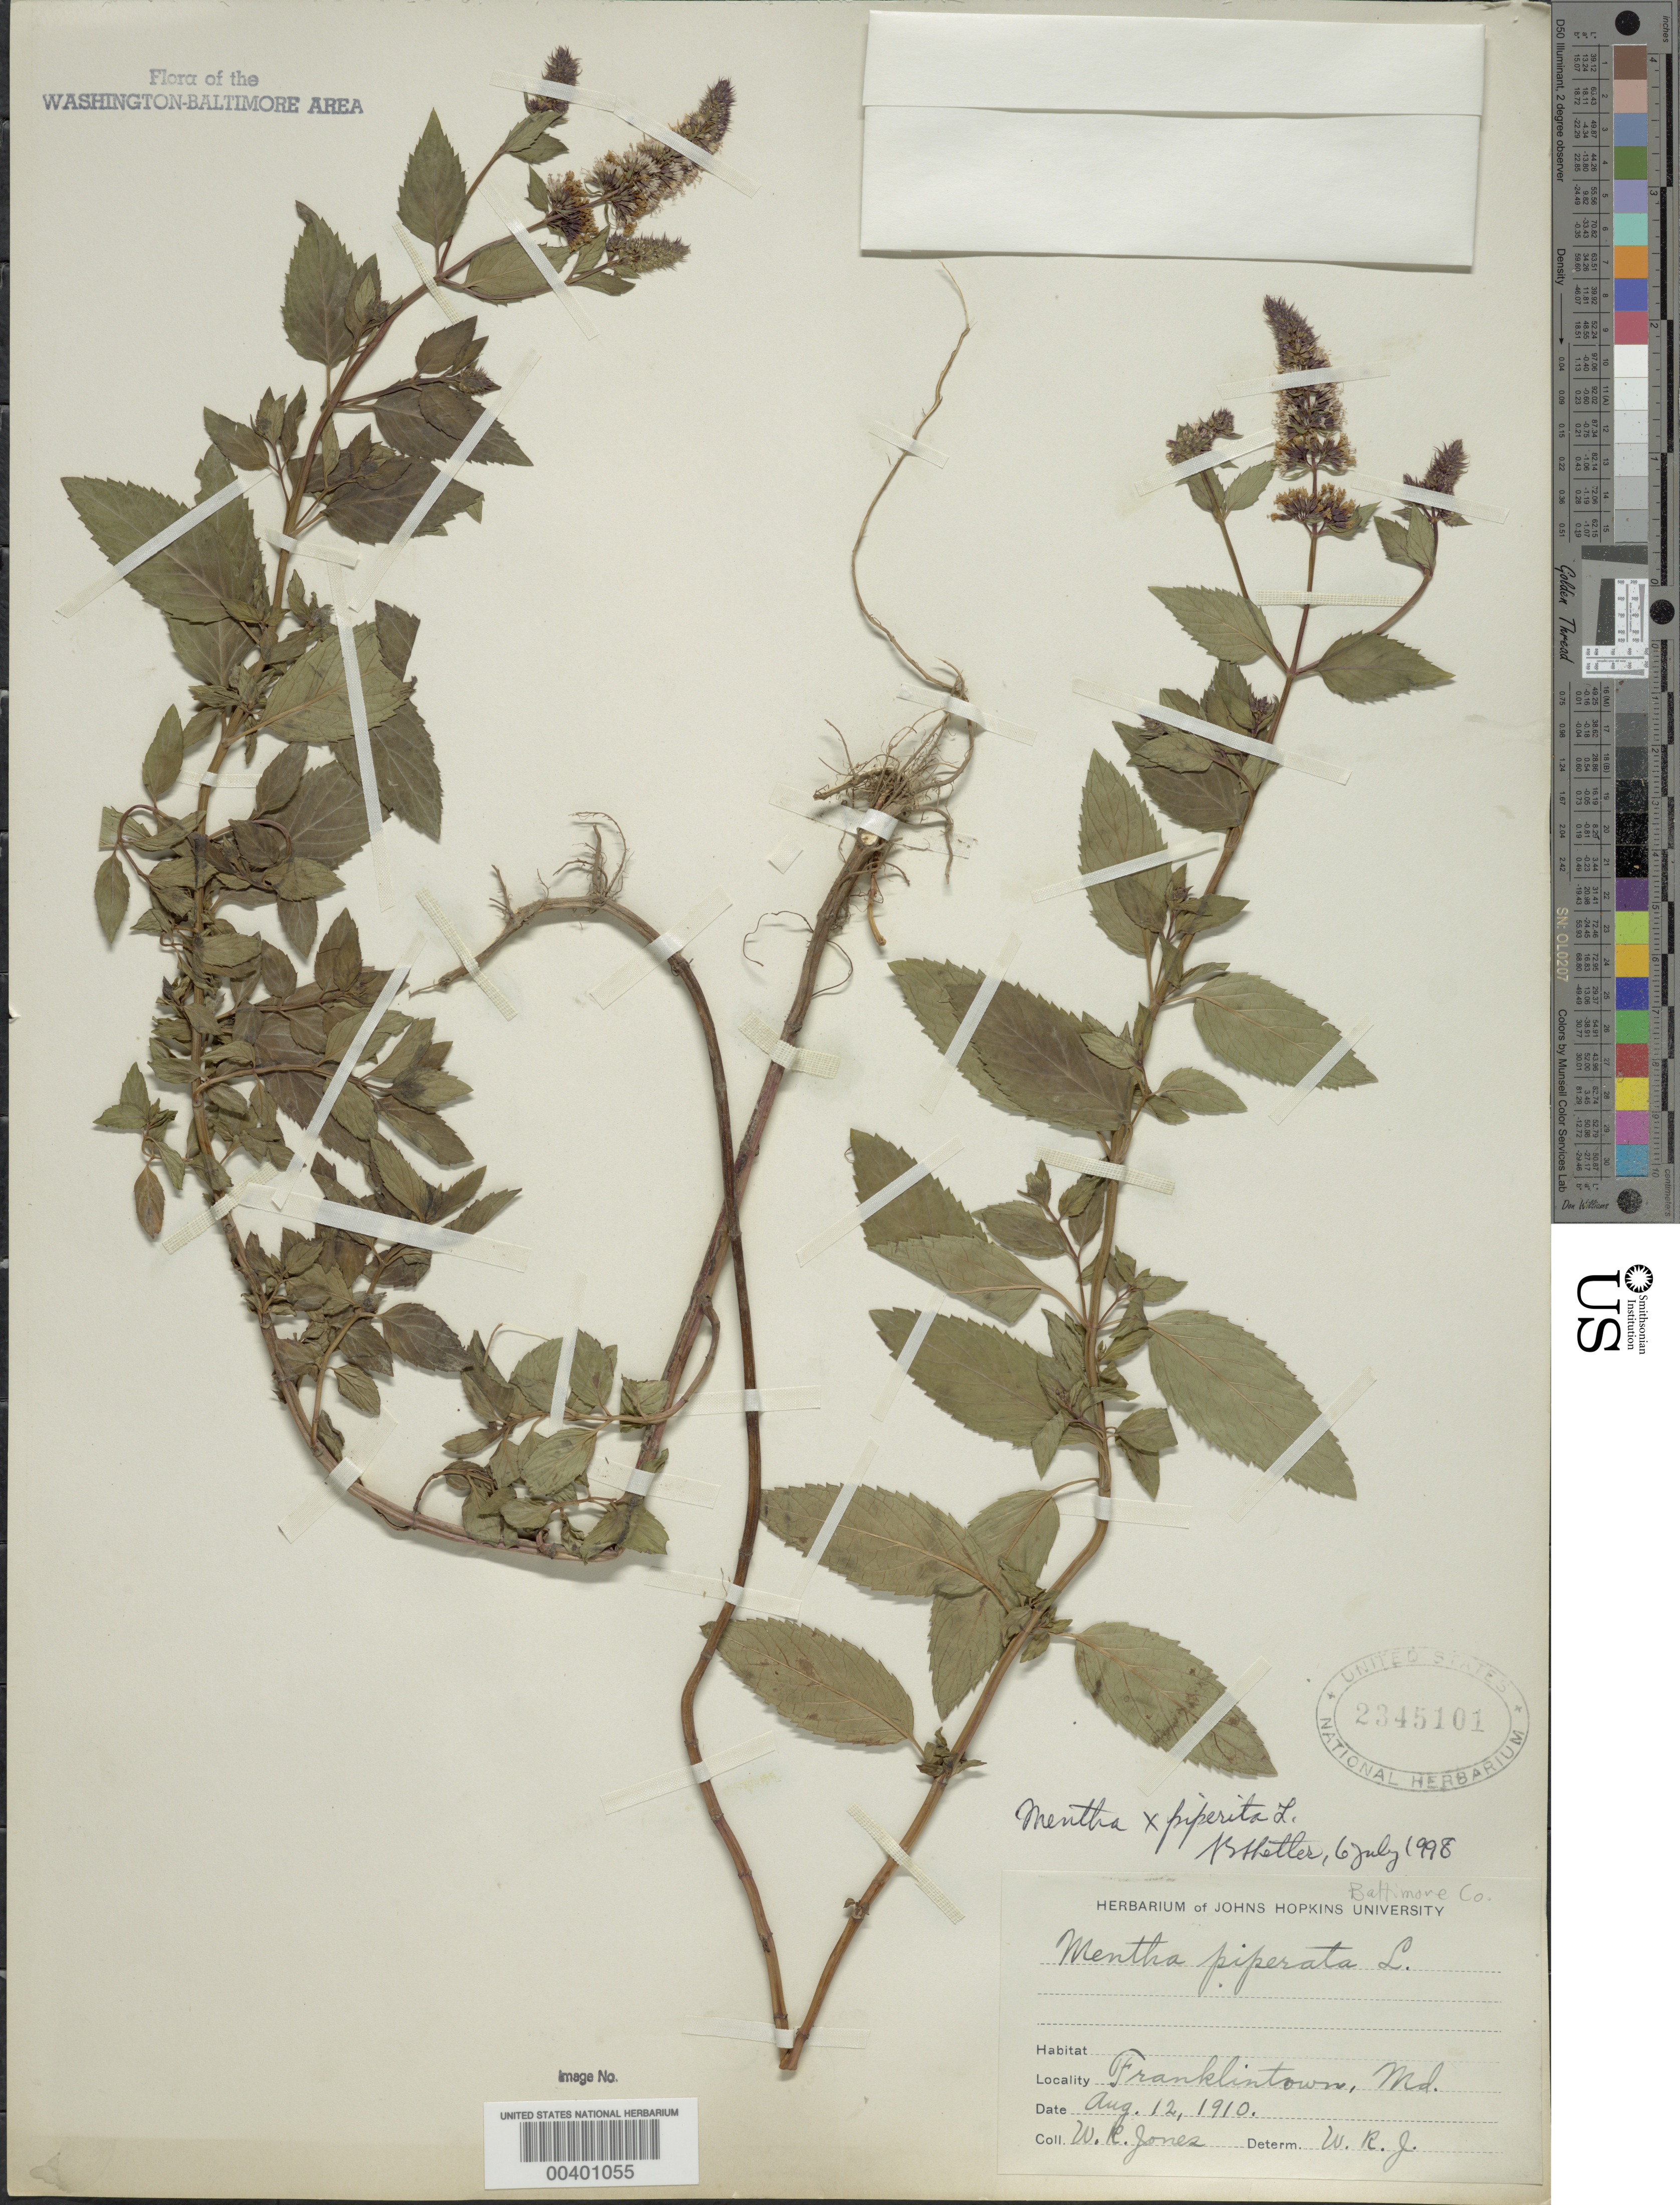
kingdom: Plantae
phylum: Tracheophyta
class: Magnoliopsida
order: Lamiales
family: Lamiaceae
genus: Mentha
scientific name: Mentha x piperita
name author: L.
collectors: W. R. Jones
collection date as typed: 12 Aug 1910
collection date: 1910-08-12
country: United States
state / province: Maryland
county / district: Baltimore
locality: Franklintown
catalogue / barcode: US 2345101